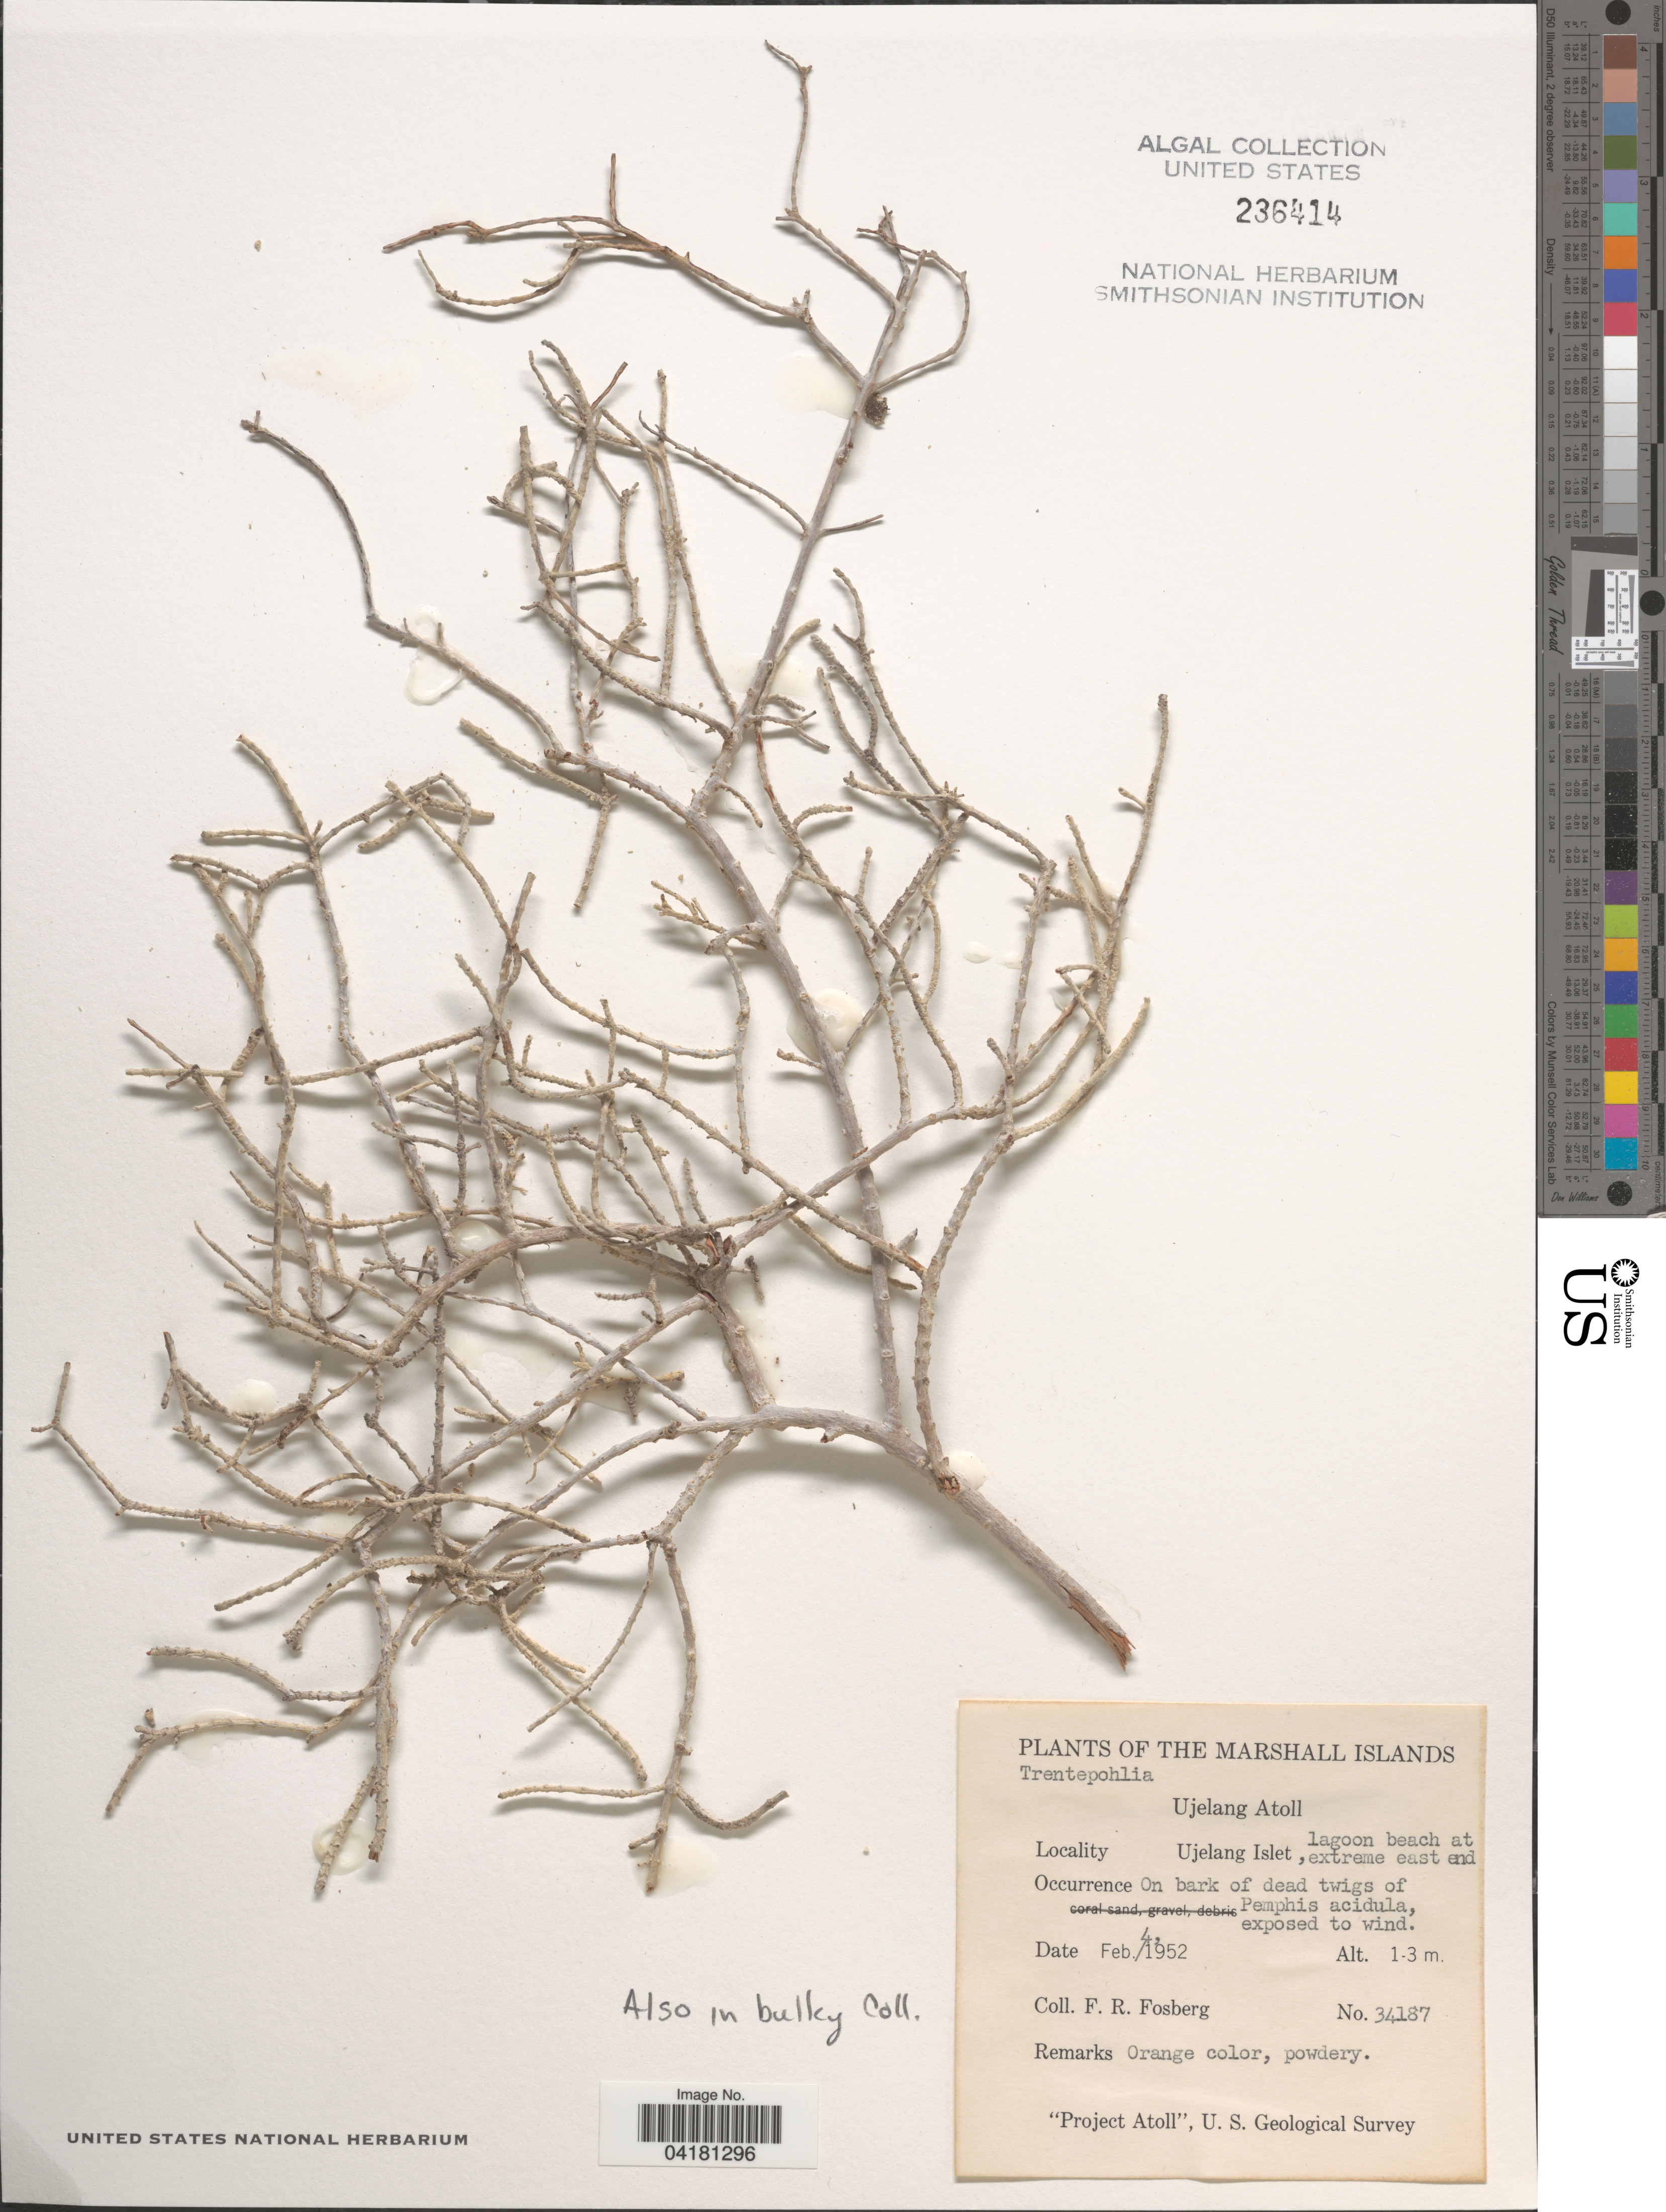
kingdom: Plantae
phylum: Chlorophyta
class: Ulvophyceae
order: Trentepohliales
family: Trentepohliaceae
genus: Trentepohlia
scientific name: Trentepohlia sp.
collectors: F. R. Fosberg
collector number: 34187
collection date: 1952-02-04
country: Marshall Islands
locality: Ujelang Atoll. Ujelang Islet, lagoon beach at extreme east end. "Project Atoll", U. S. Geological Survey.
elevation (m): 1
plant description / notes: Also in Bulky Coll. (Tray 139).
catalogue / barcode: US 236414